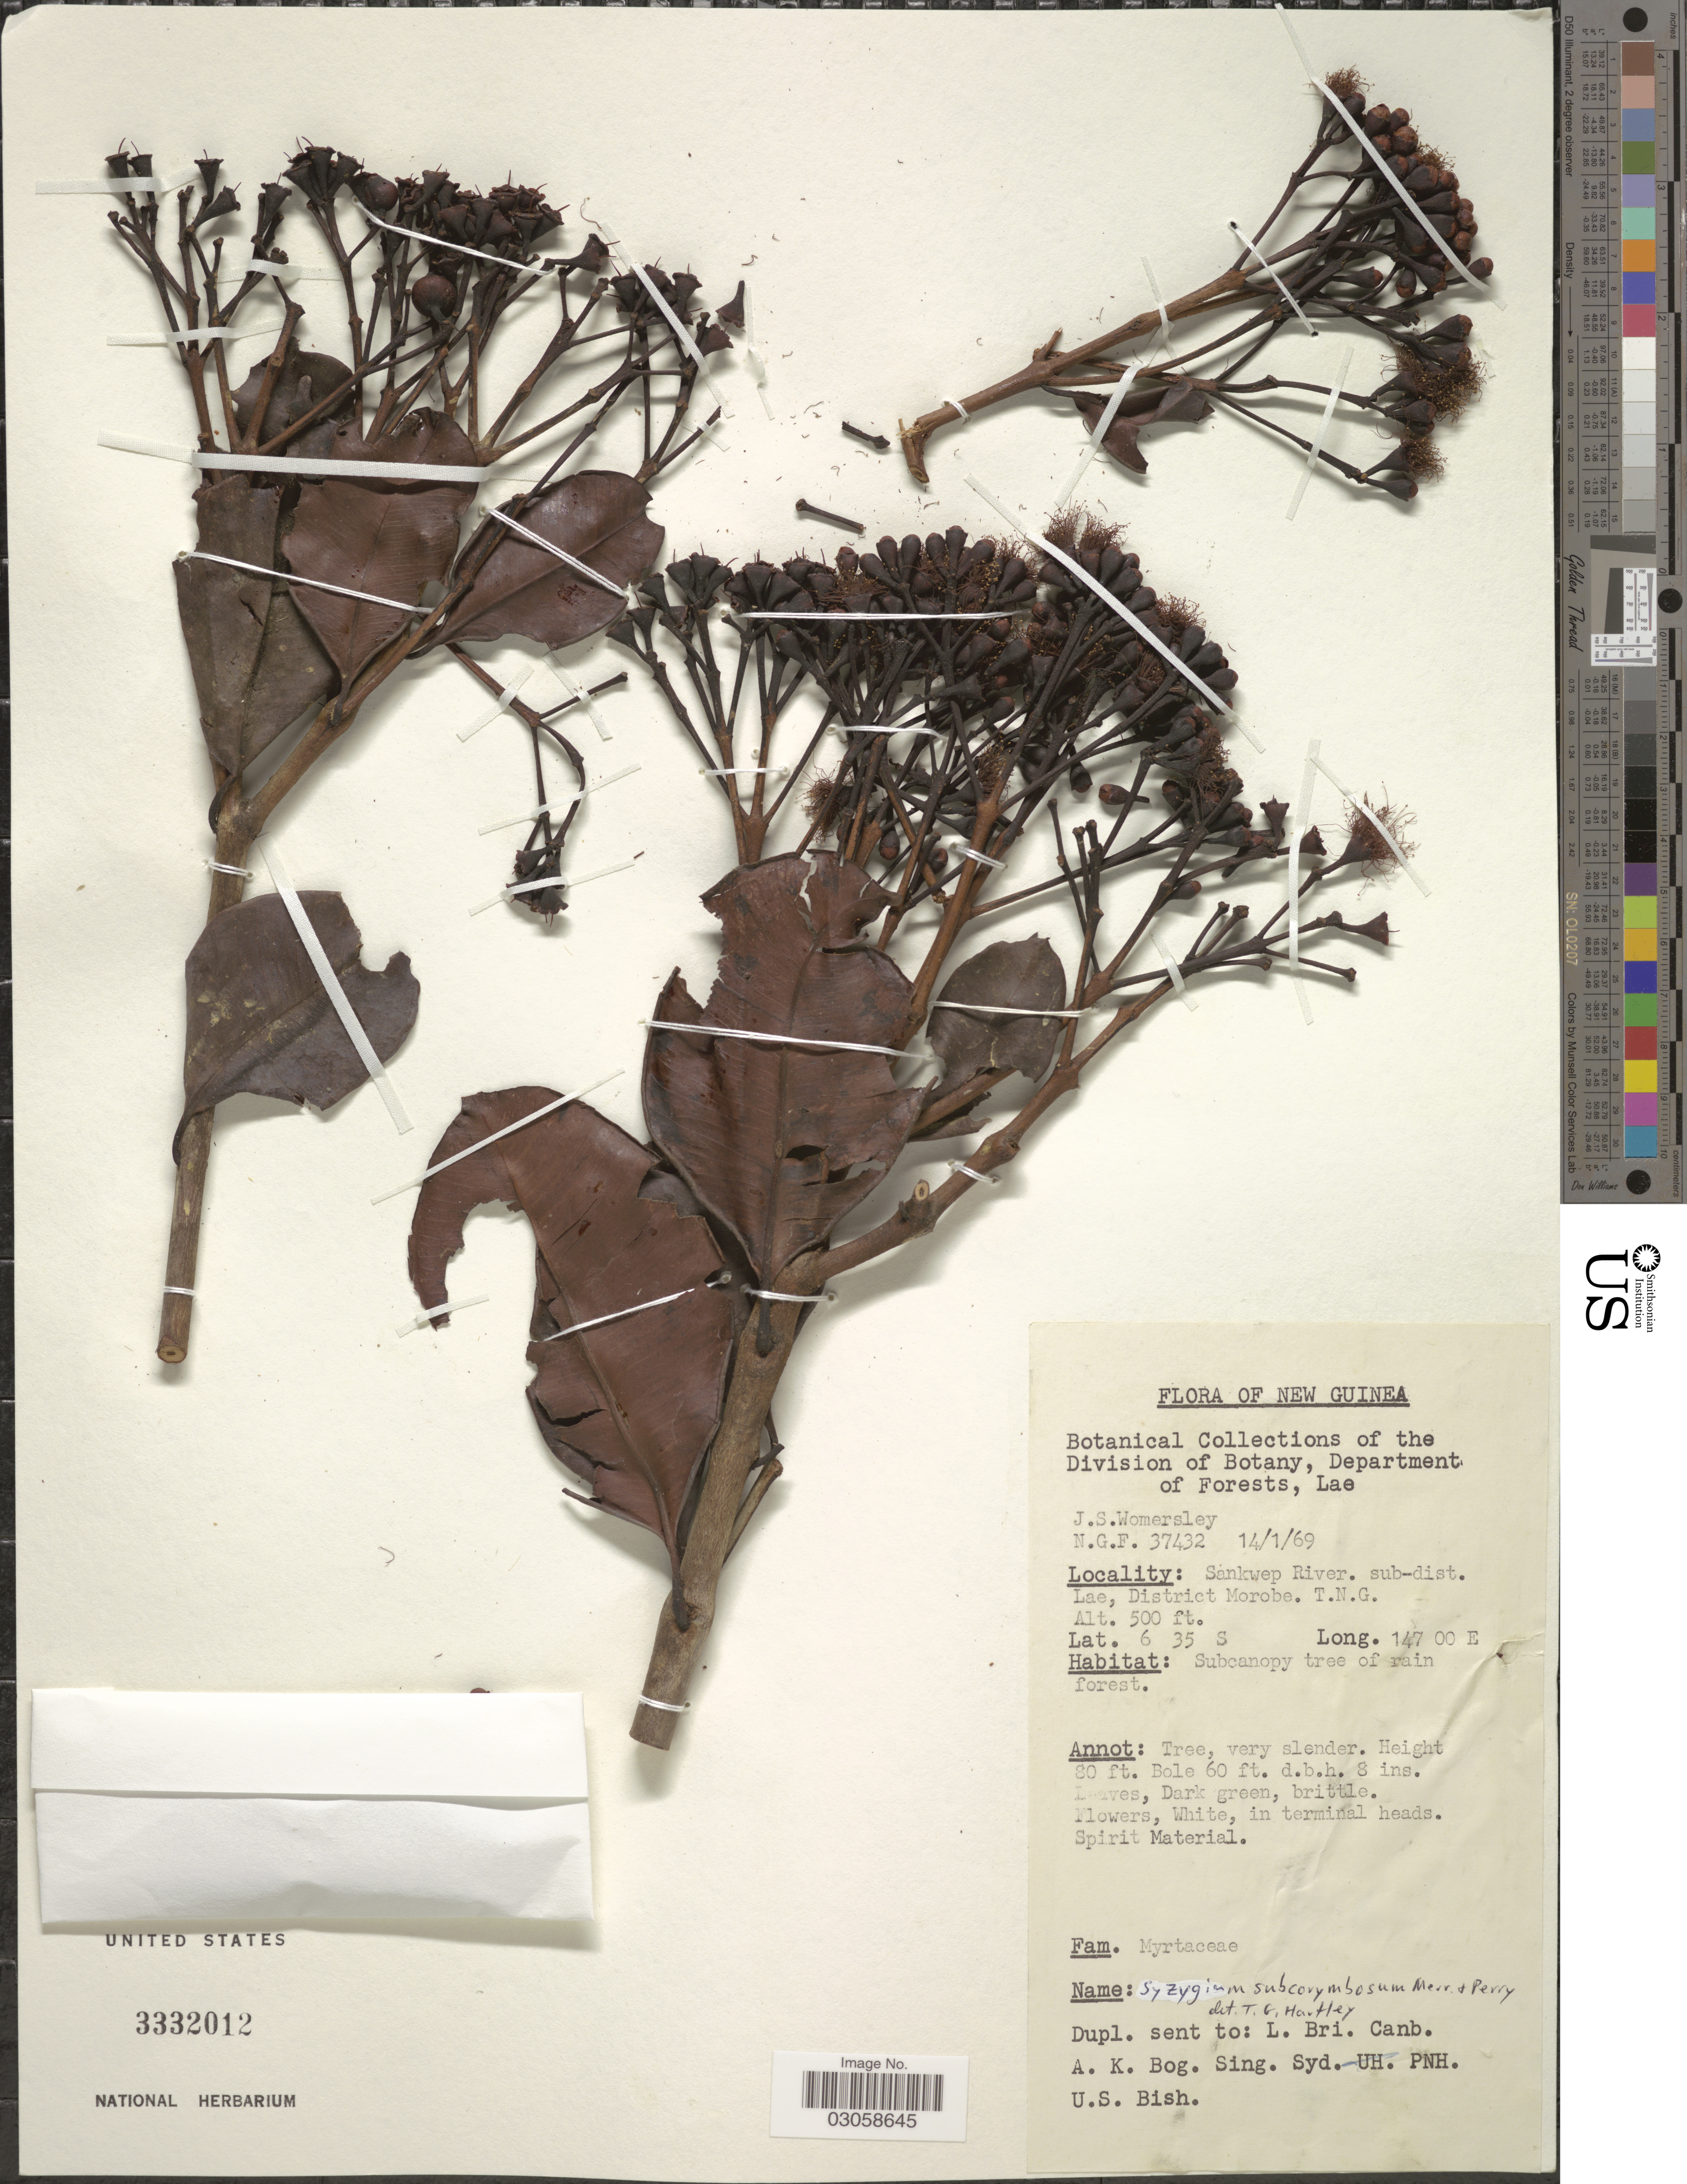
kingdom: Plantae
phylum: Tracheophyta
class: Magnoliopsida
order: Myrtales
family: Myrtaceae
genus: Syzygium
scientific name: Syzygium subcorymbosum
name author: Merr. & L.M. Perry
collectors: J. S. Womersley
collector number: N.G.F. 37432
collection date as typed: Transcribed d/m/y: 14/1/69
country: Papua New Guinea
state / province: Morobe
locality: New Guinea. Sankwep River. sub-dist. Lae, District Morobe, T.N.G.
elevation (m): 152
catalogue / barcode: US 3332012